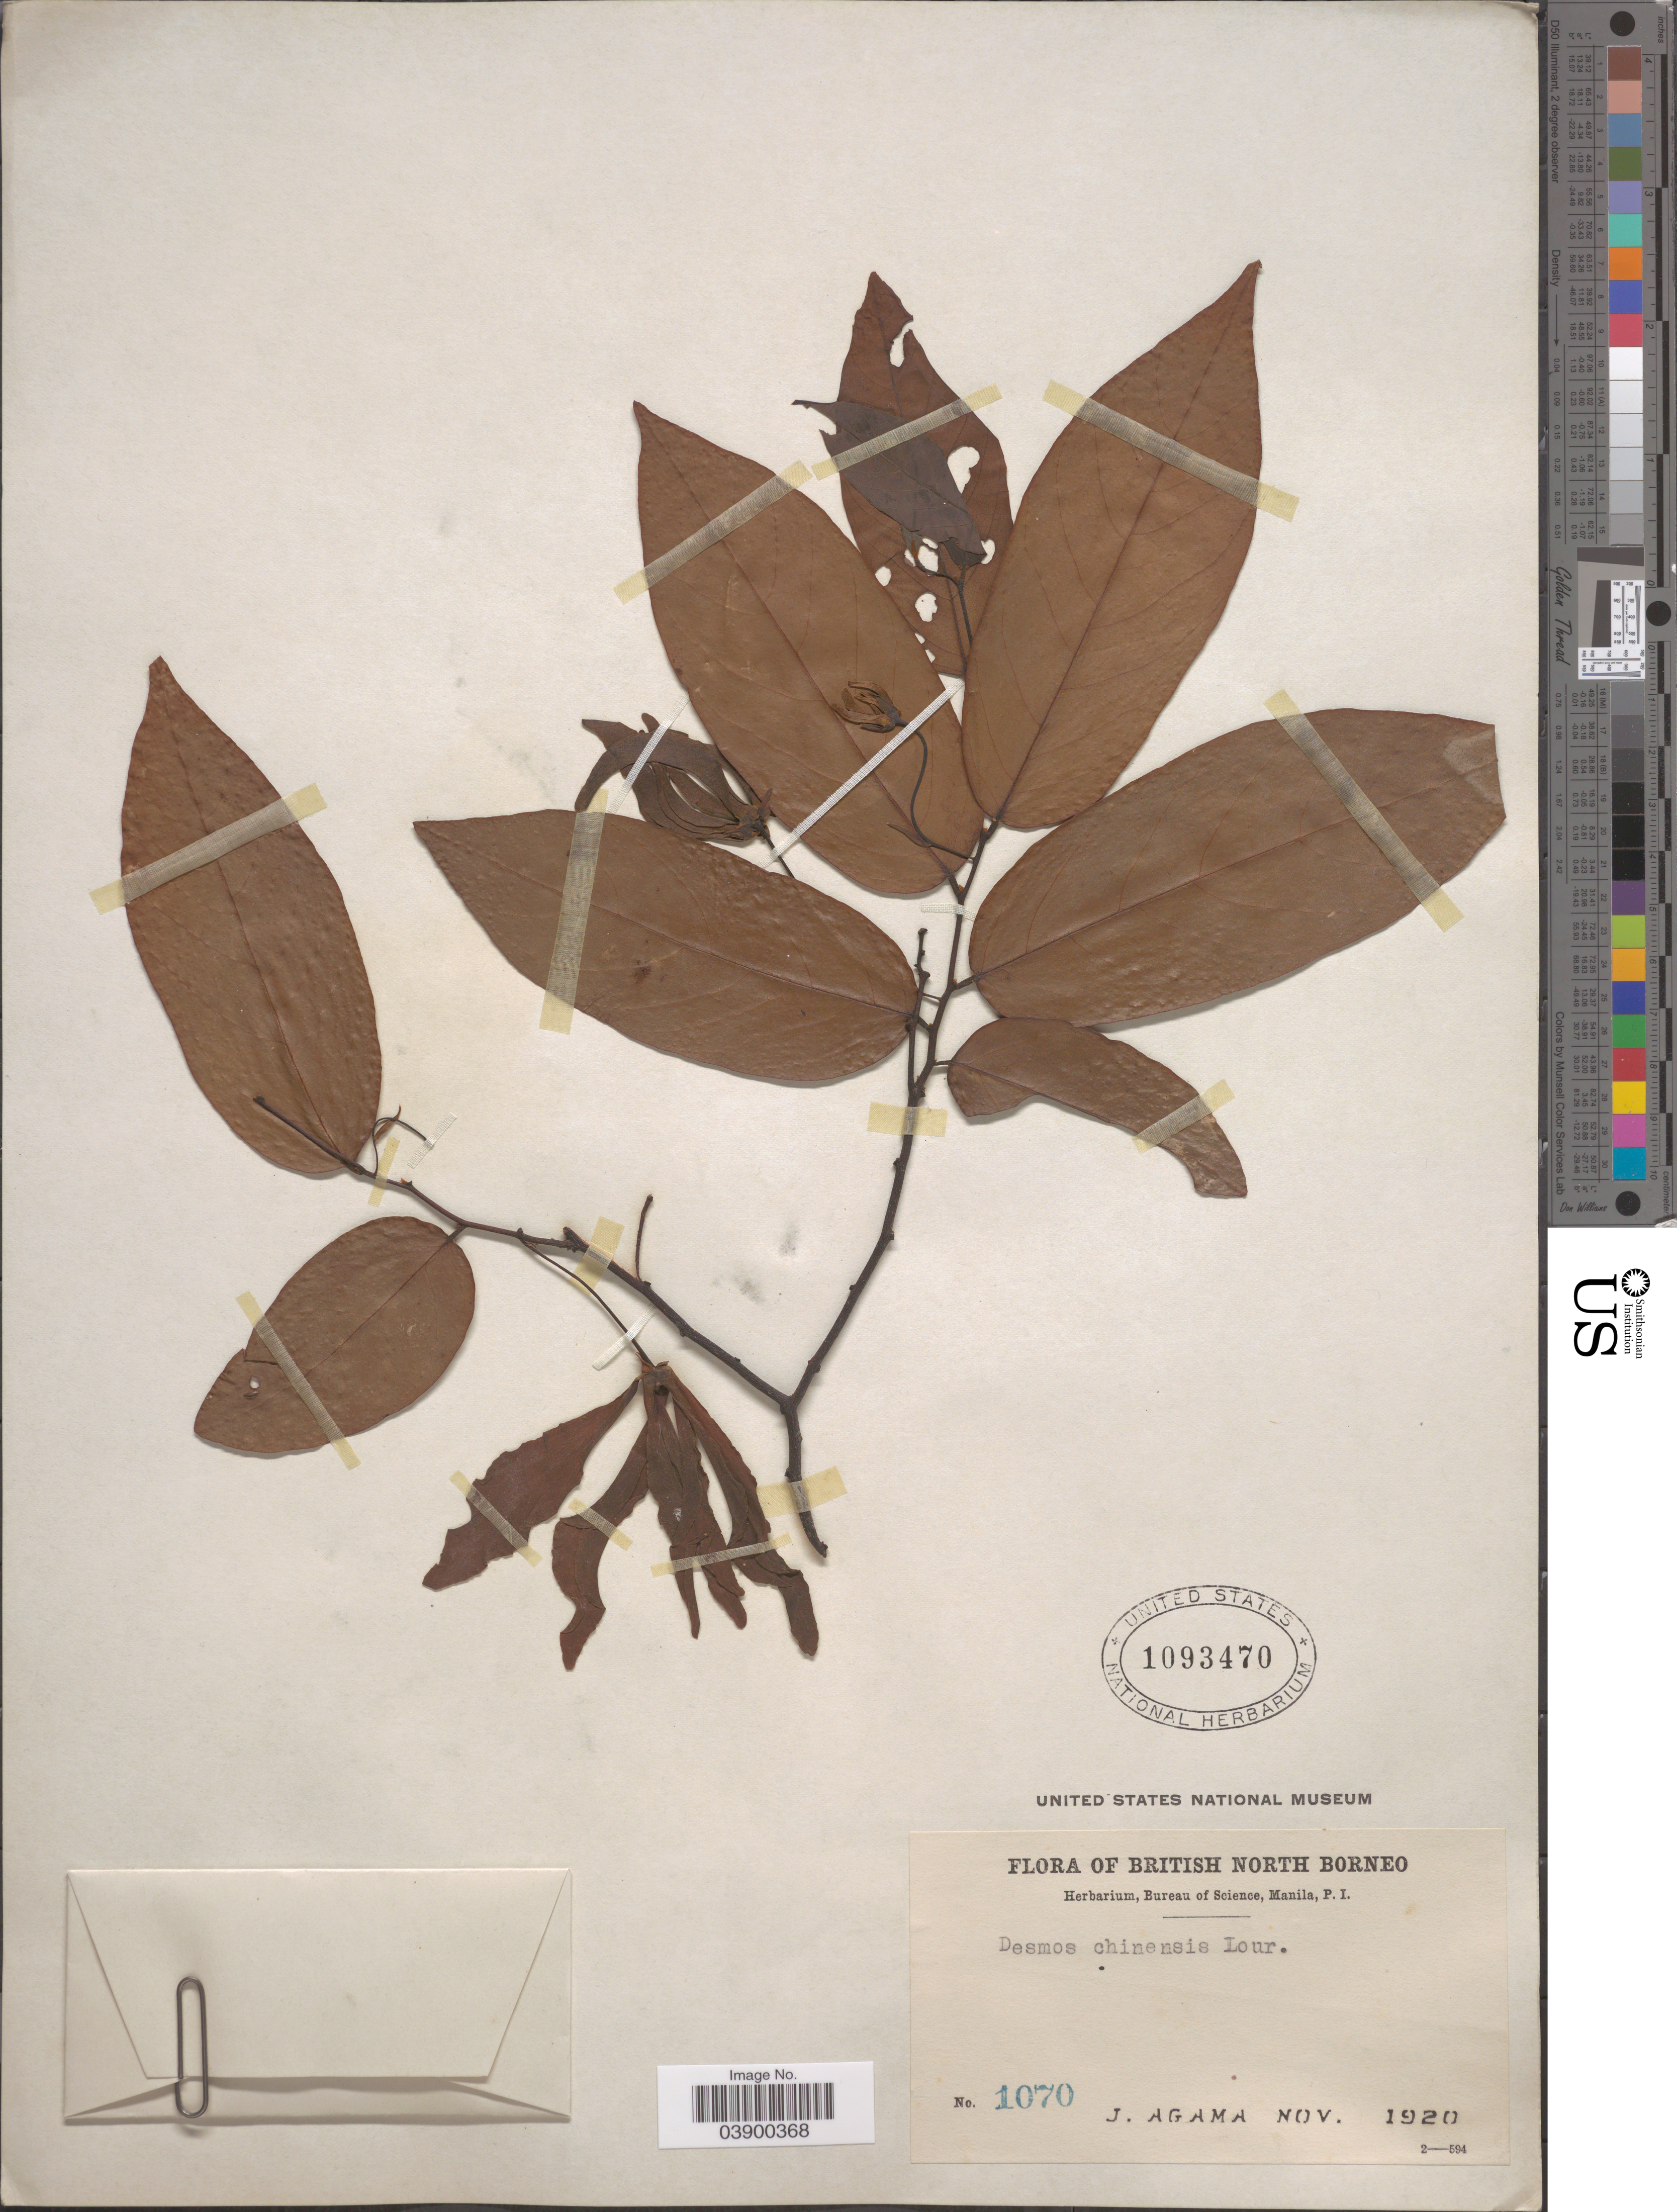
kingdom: Plantae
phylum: Tracheophyta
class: Magnoliopsida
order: Magnoliales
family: Annonaceae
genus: Desmos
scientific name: Desmos chinensis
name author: Lour.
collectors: J. Agama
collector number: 1070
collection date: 1920-11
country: Malaysia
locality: British North Borneo.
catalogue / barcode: US 1093470